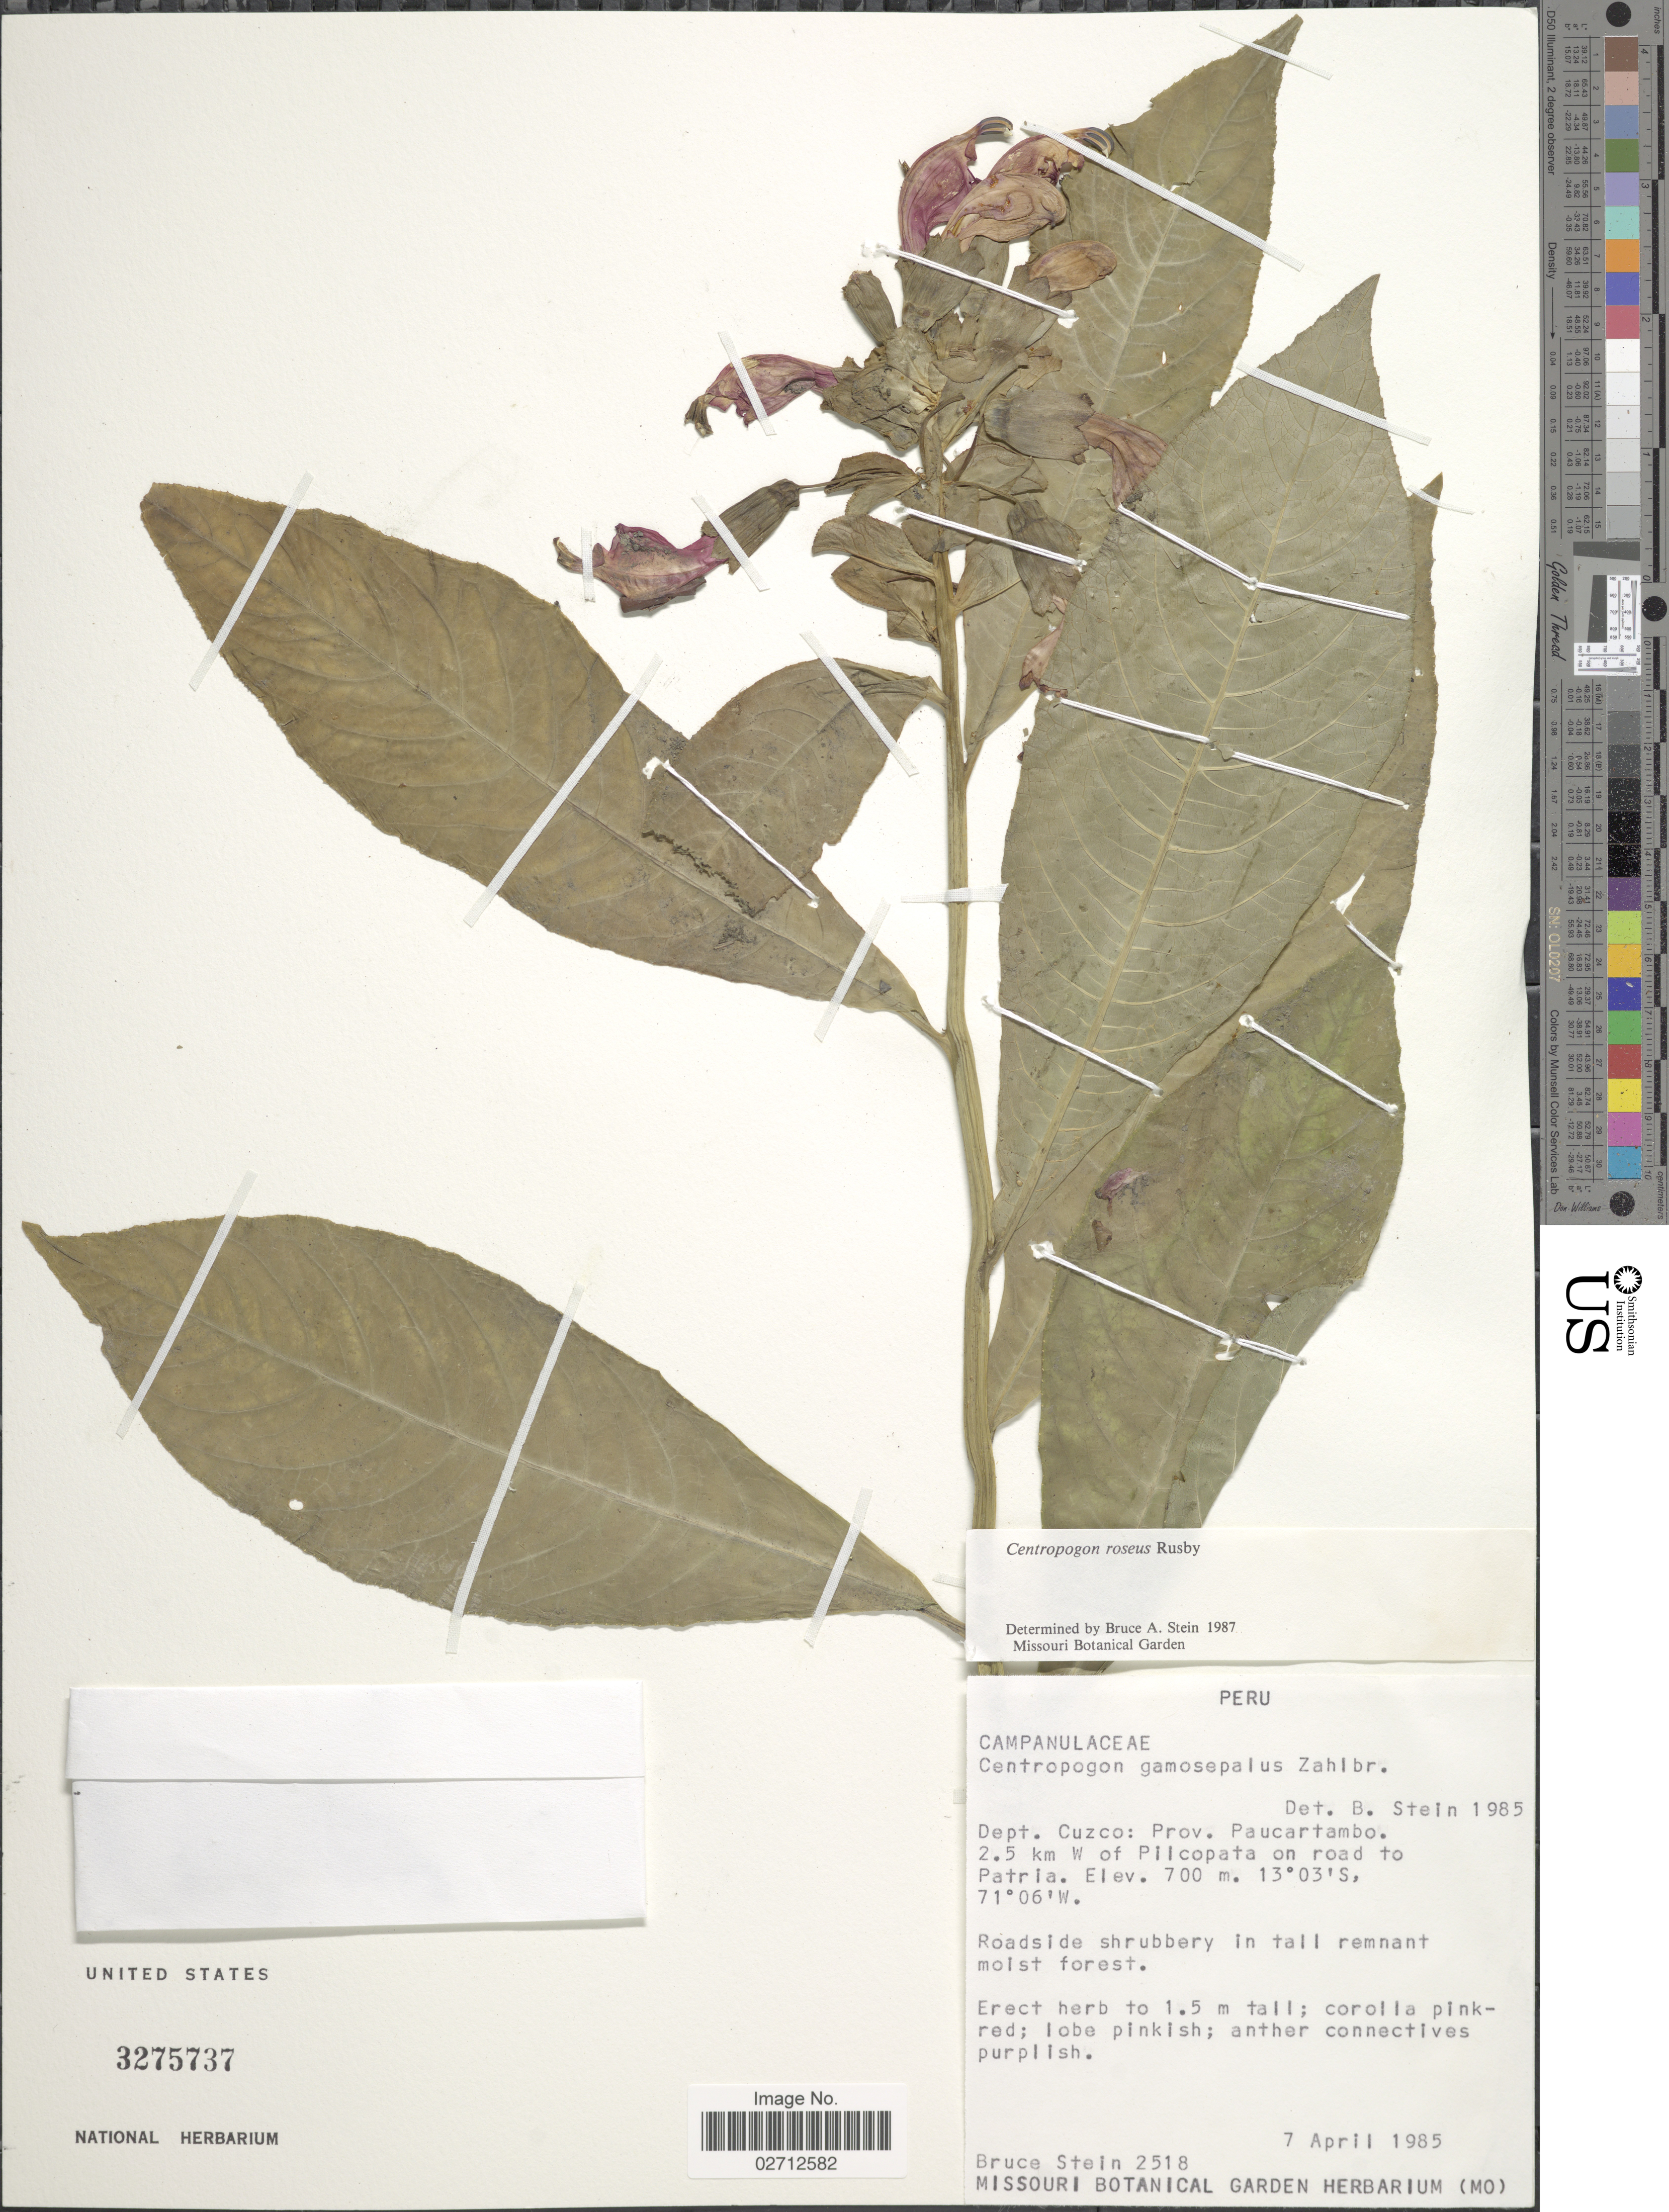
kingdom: Plantae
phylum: Tracheophyta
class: Magnoliopsida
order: Asterales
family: Campanulaceae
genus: Centropogon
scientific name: Centropogon roseus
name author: Rusby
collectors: B. A. Stein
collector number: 2518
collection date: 1985-04-07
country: Peru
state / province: Cusco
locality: Dept. Cuzco: Prov. Paucartambo. 2.5 km W of Pilcopata on road to Patria.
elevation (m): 700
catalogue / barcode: US 3275737